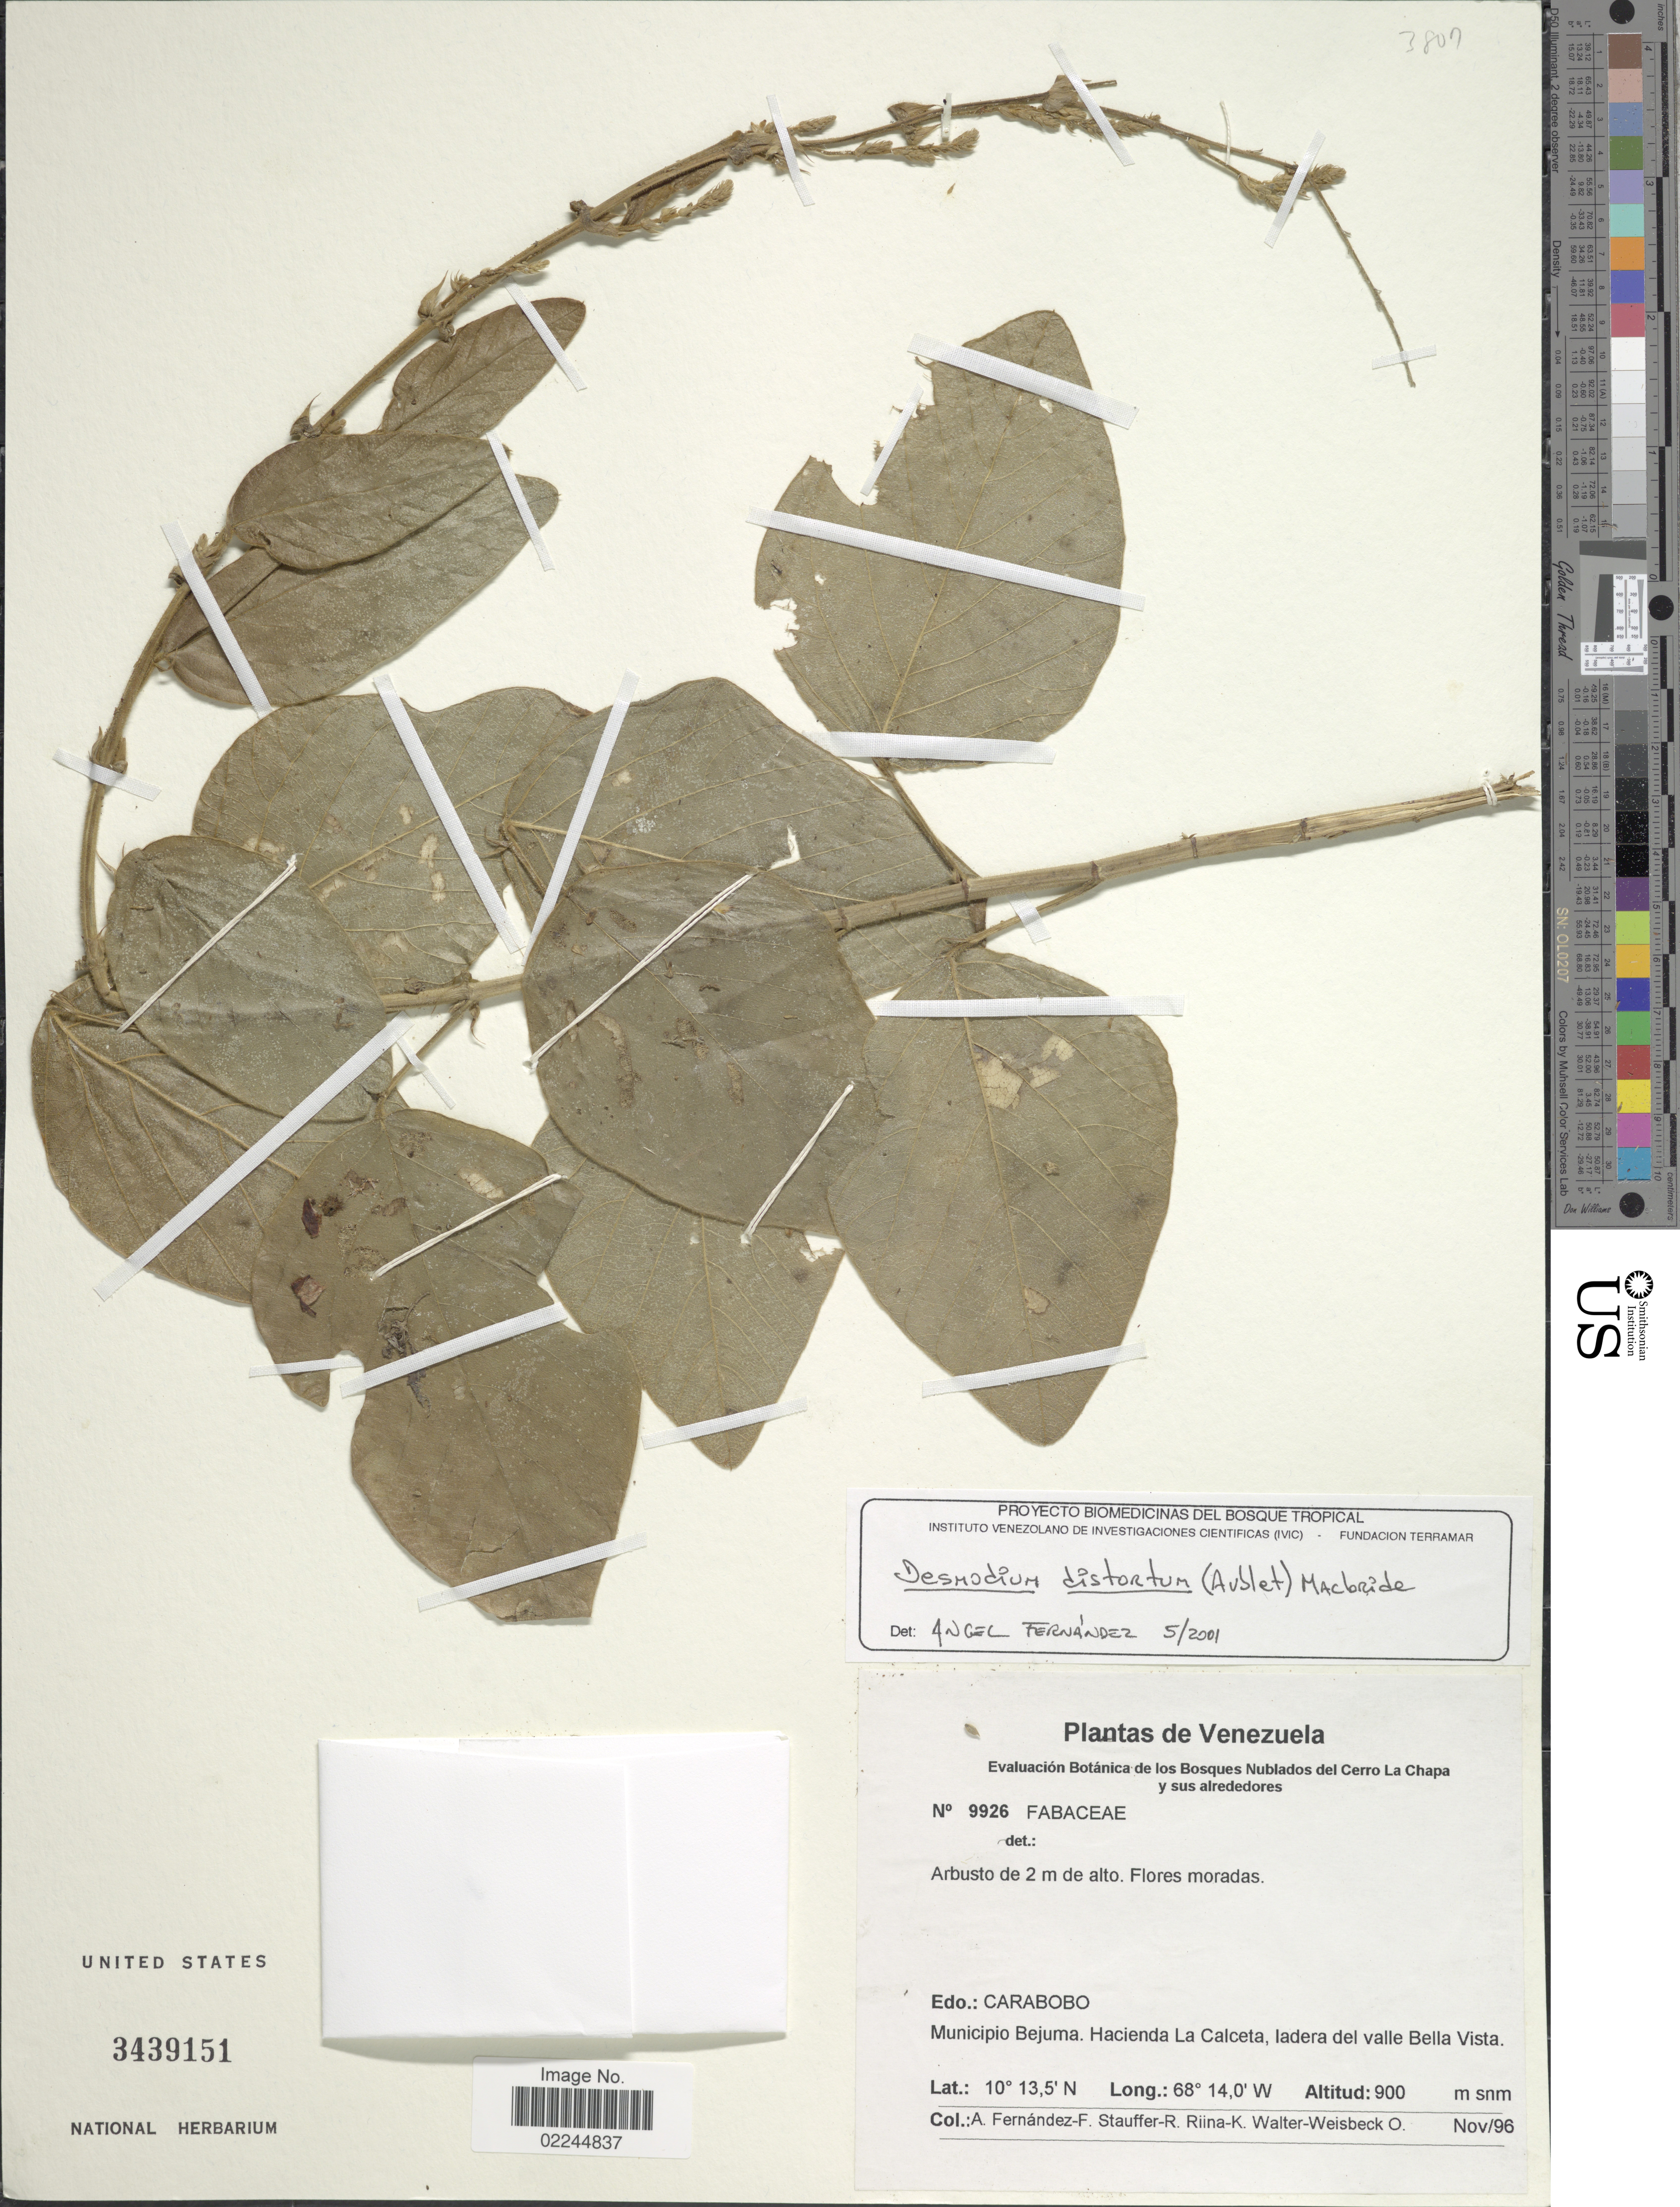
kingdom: Plantae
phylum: Tracheophyta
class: Magnoliopsida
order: Fabales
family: Fabaceae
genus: Desmodium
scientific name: Desmodium distortum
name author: (Aubl.) J.F. Macbr.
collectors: A. Fernández, R. Stauffer, K. Riina & O. Walter-Weisbeck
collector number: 9926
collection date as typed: Transcribed d/m/y: /11/96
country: Venezuela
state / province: Carabobo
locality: Municipio Bejuma, Hacienda La Calceta, ladera del valle Bella Vista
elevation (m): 900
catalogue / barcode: US 3439151